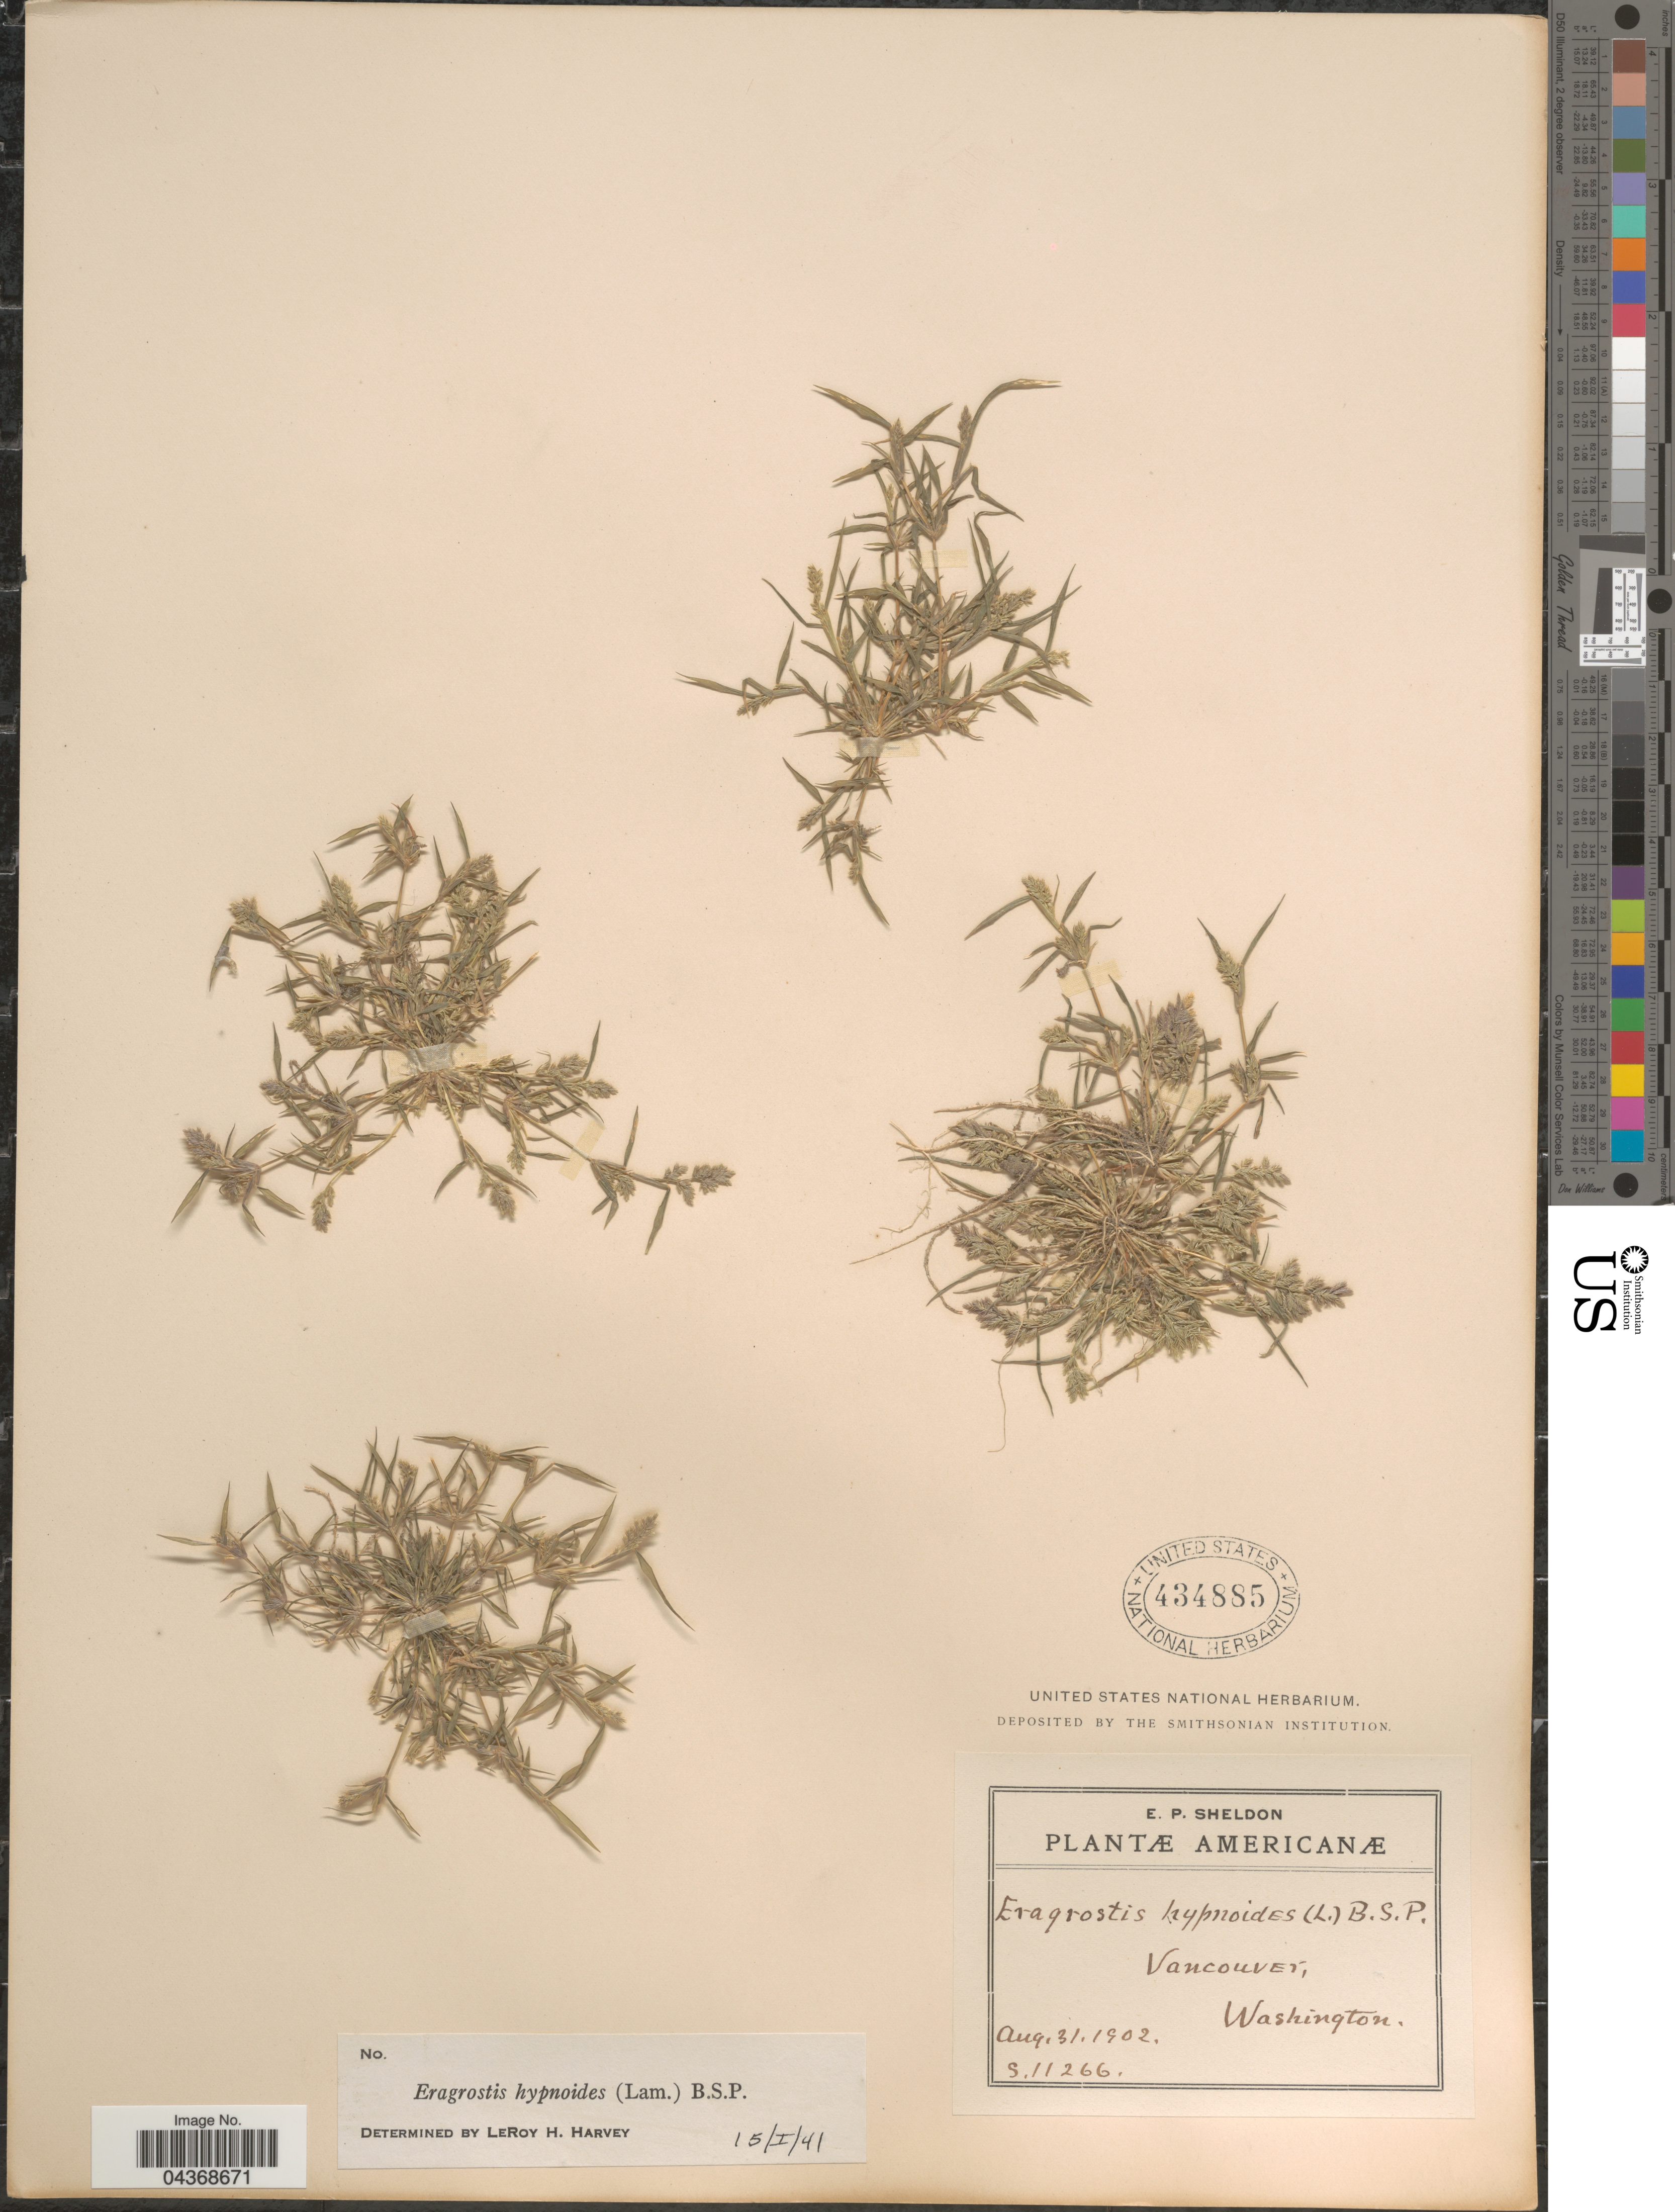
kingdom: Plantae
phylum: Tracheophyta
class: Liliopsida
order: Poales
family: Poaceae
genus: Eragrostis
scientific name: Eragrostis hypnoides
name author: (Lam.) Britton, Stearns & Poggenb.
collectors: E. P. Sheldon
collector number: S11266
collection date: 1902-08-31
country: United States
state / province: Washington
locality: Vancouver.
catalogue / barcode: US 434885